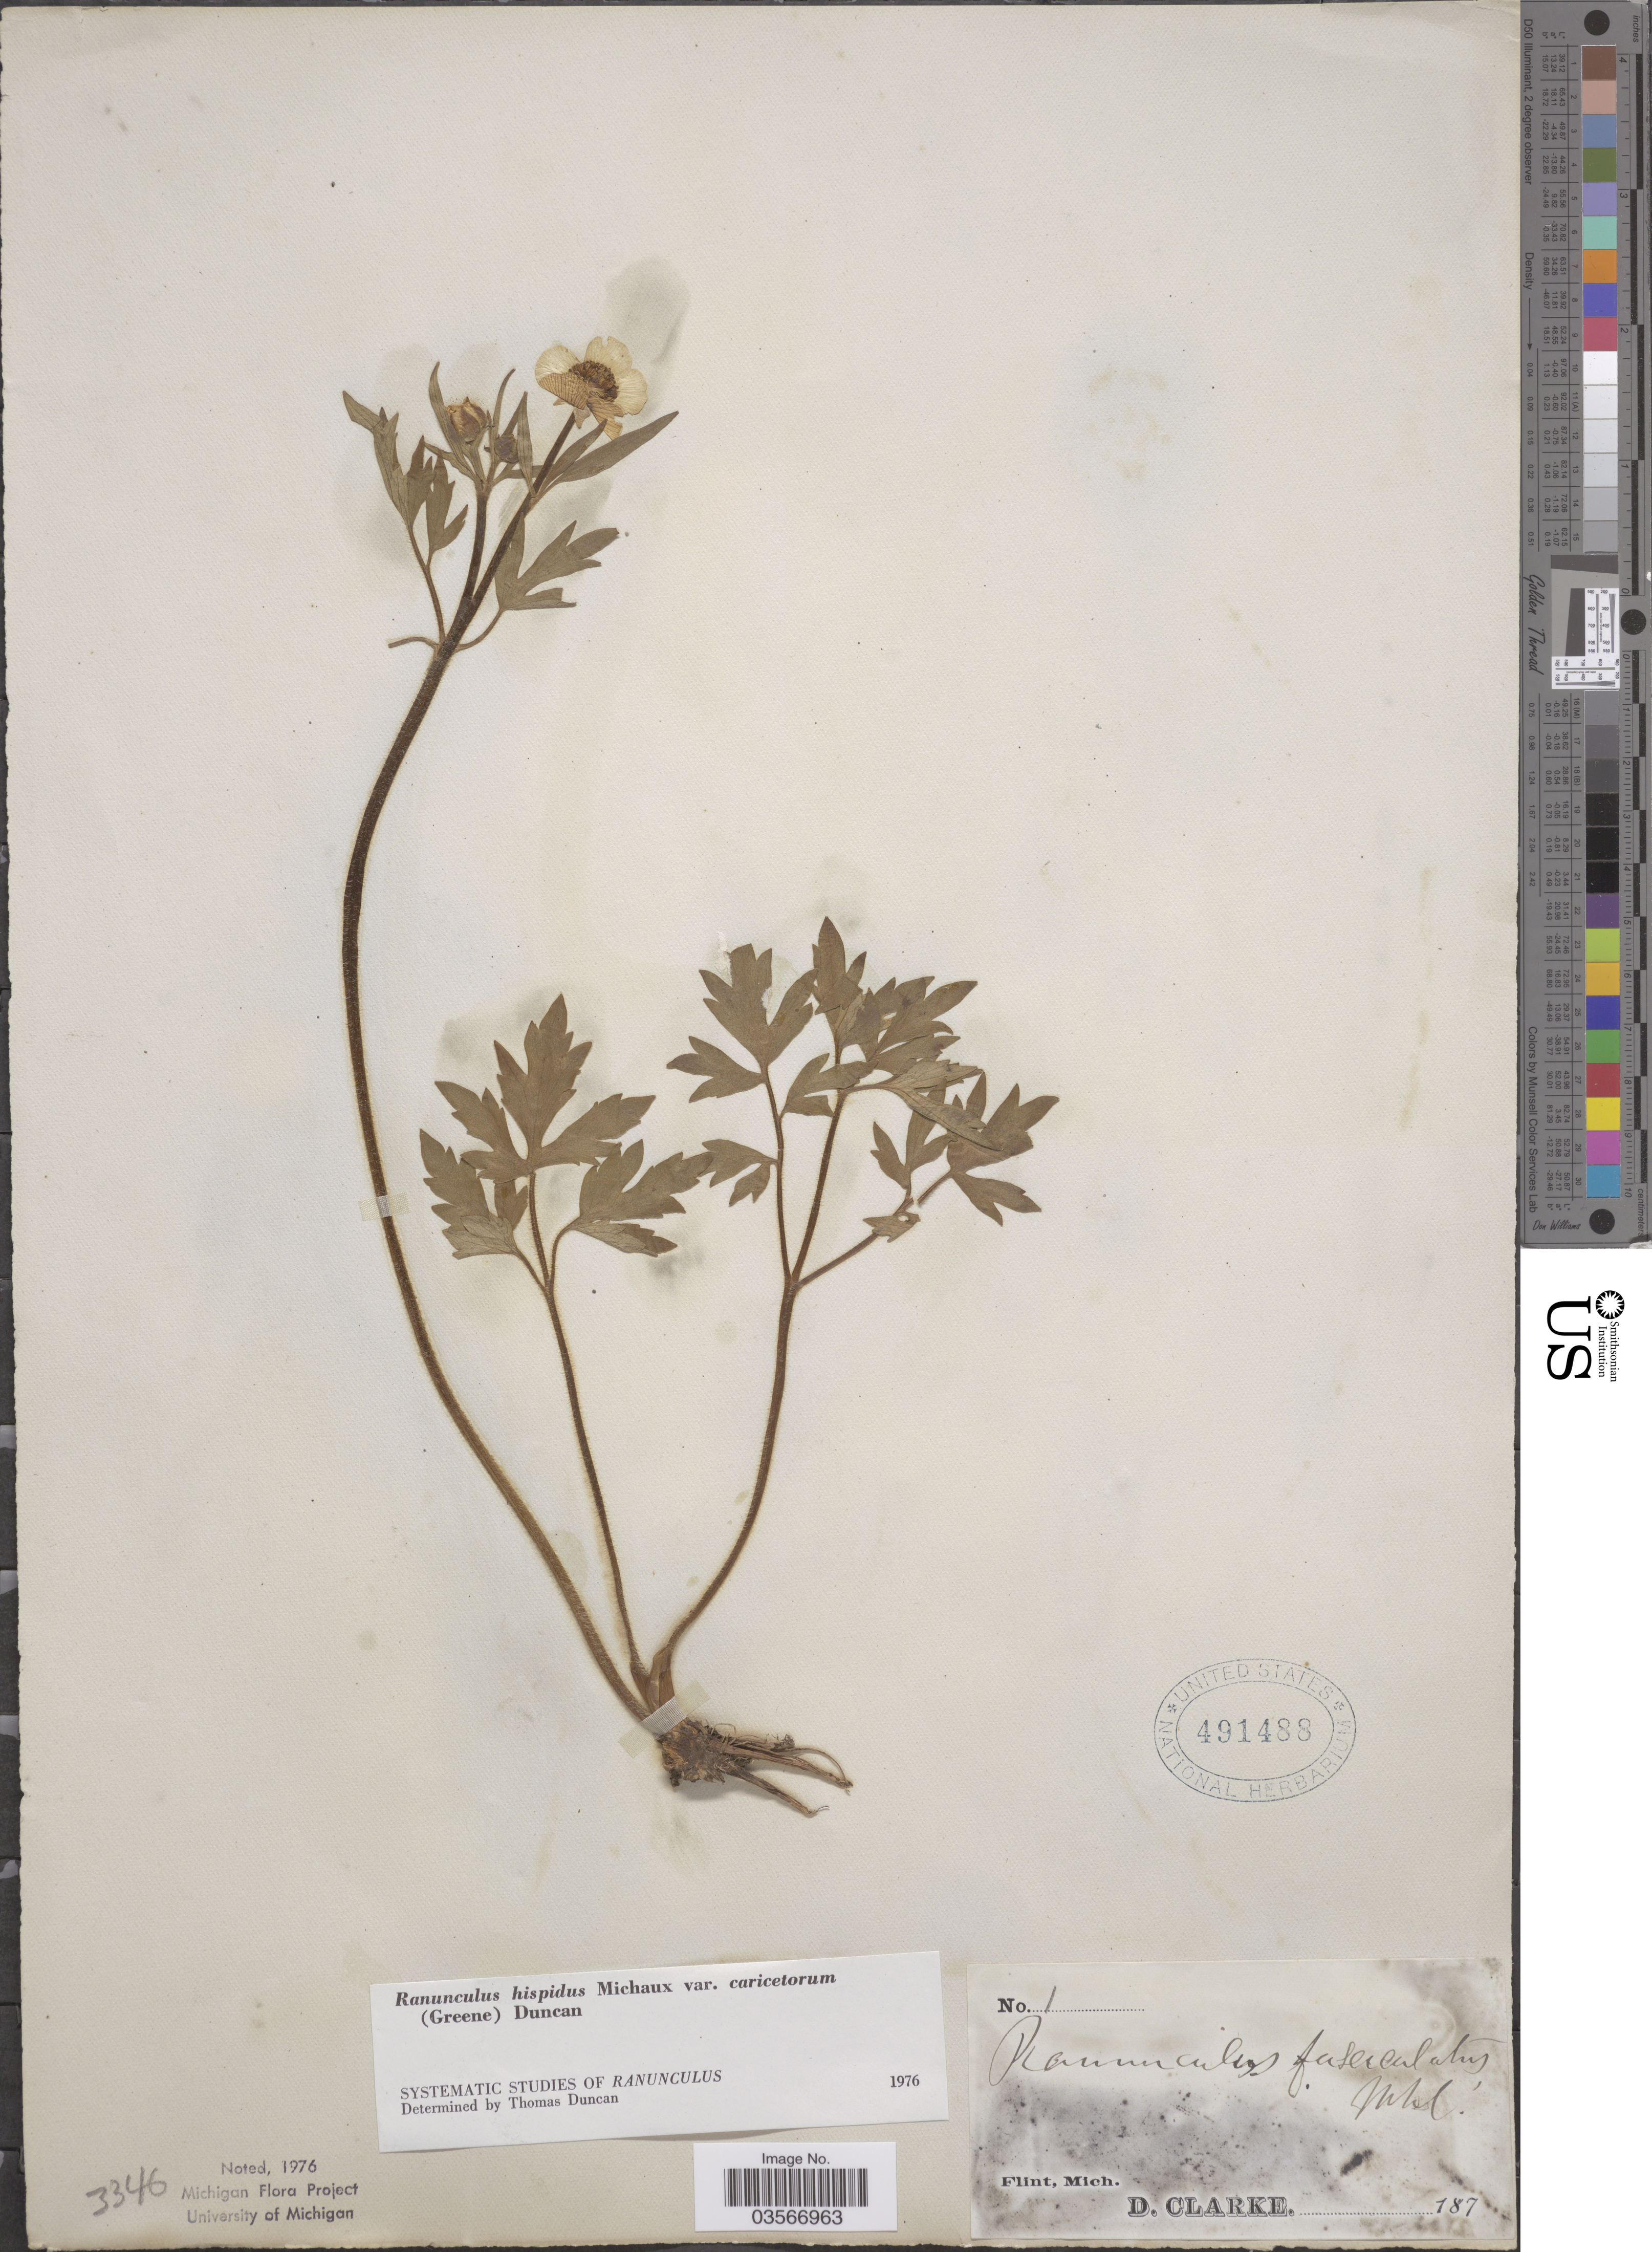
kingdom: Plantae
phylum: Tracheophyta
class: Magnoliopsida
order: Ranunculales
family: Ranunculaceae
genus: Ranunculus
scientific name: Ranunculus hispidus var. caricetorum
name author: Michx.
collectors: D. Clarke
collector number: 1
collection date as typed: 187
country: United States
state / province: Michigan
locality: Flint.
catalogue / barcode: US 491488